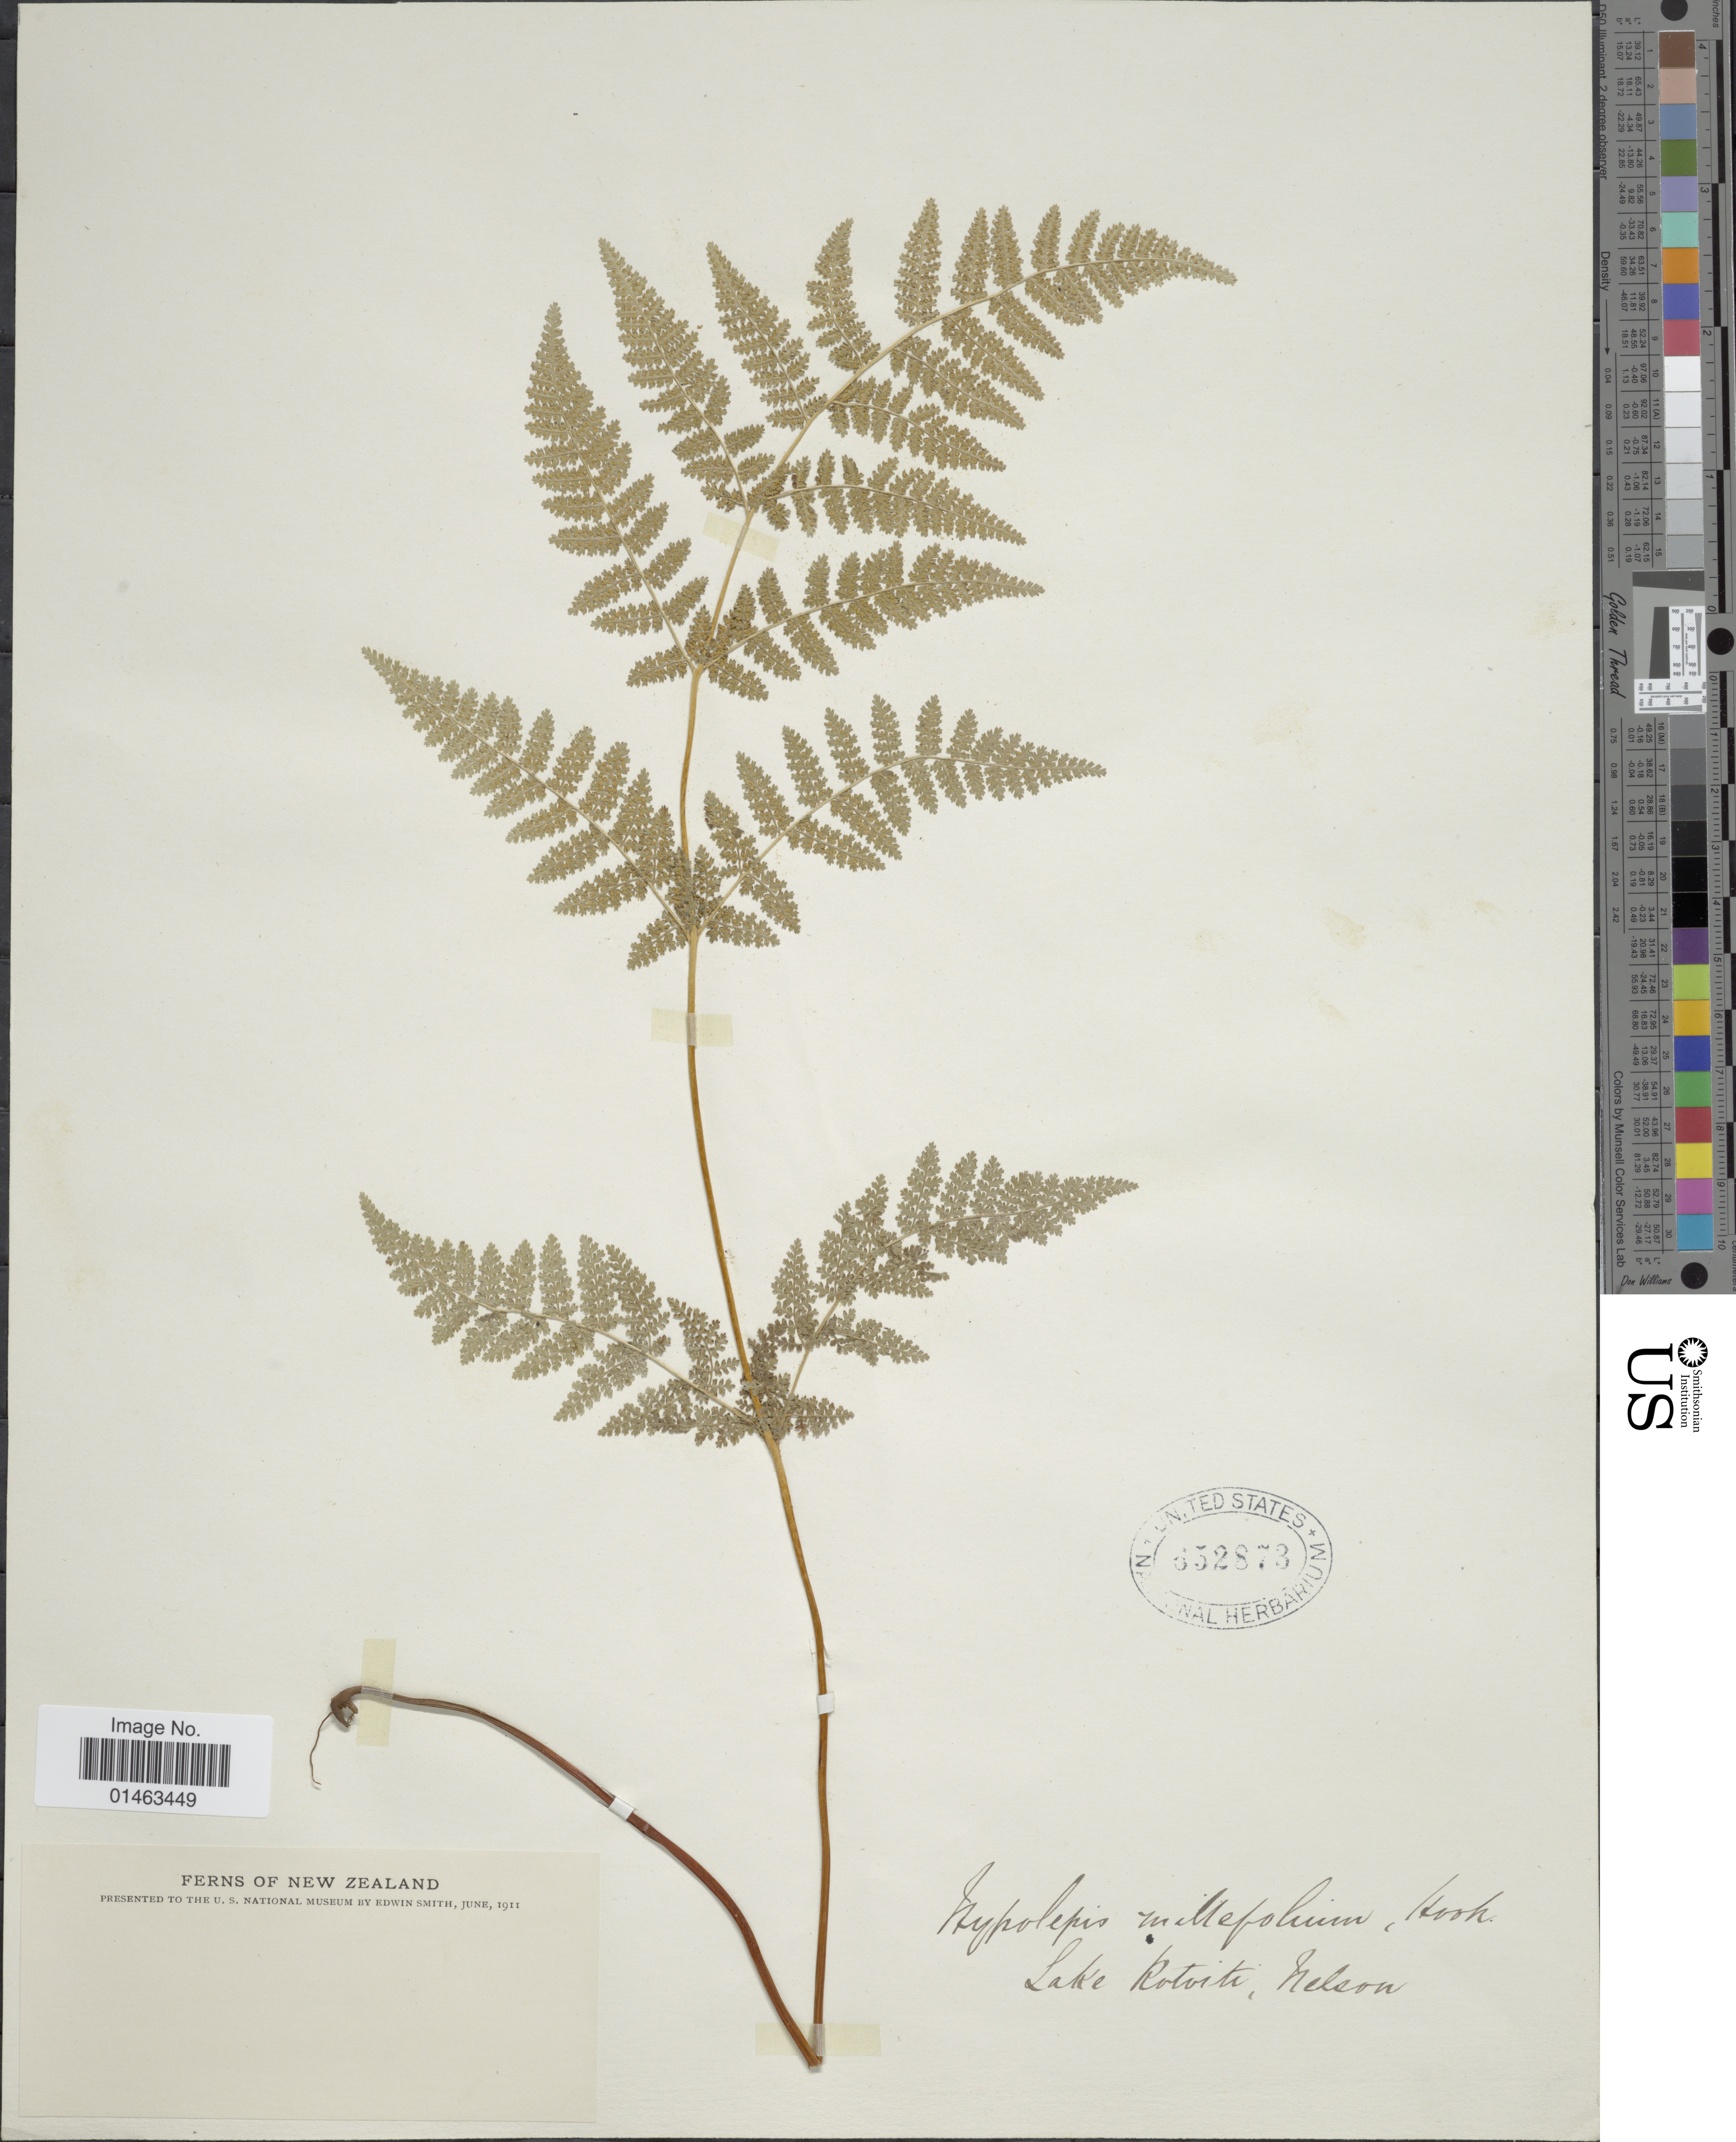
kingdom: Plantae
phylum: Tracheophyta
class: Polypodiopsida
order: Polypodiales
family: Dennstaedtiaceae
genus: Hypolepis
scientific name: Hypolepis millefolium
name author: Hook.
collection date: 1911-06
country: New Zealand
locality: Lake Rotoiti, Nelson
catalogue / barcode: US 352873